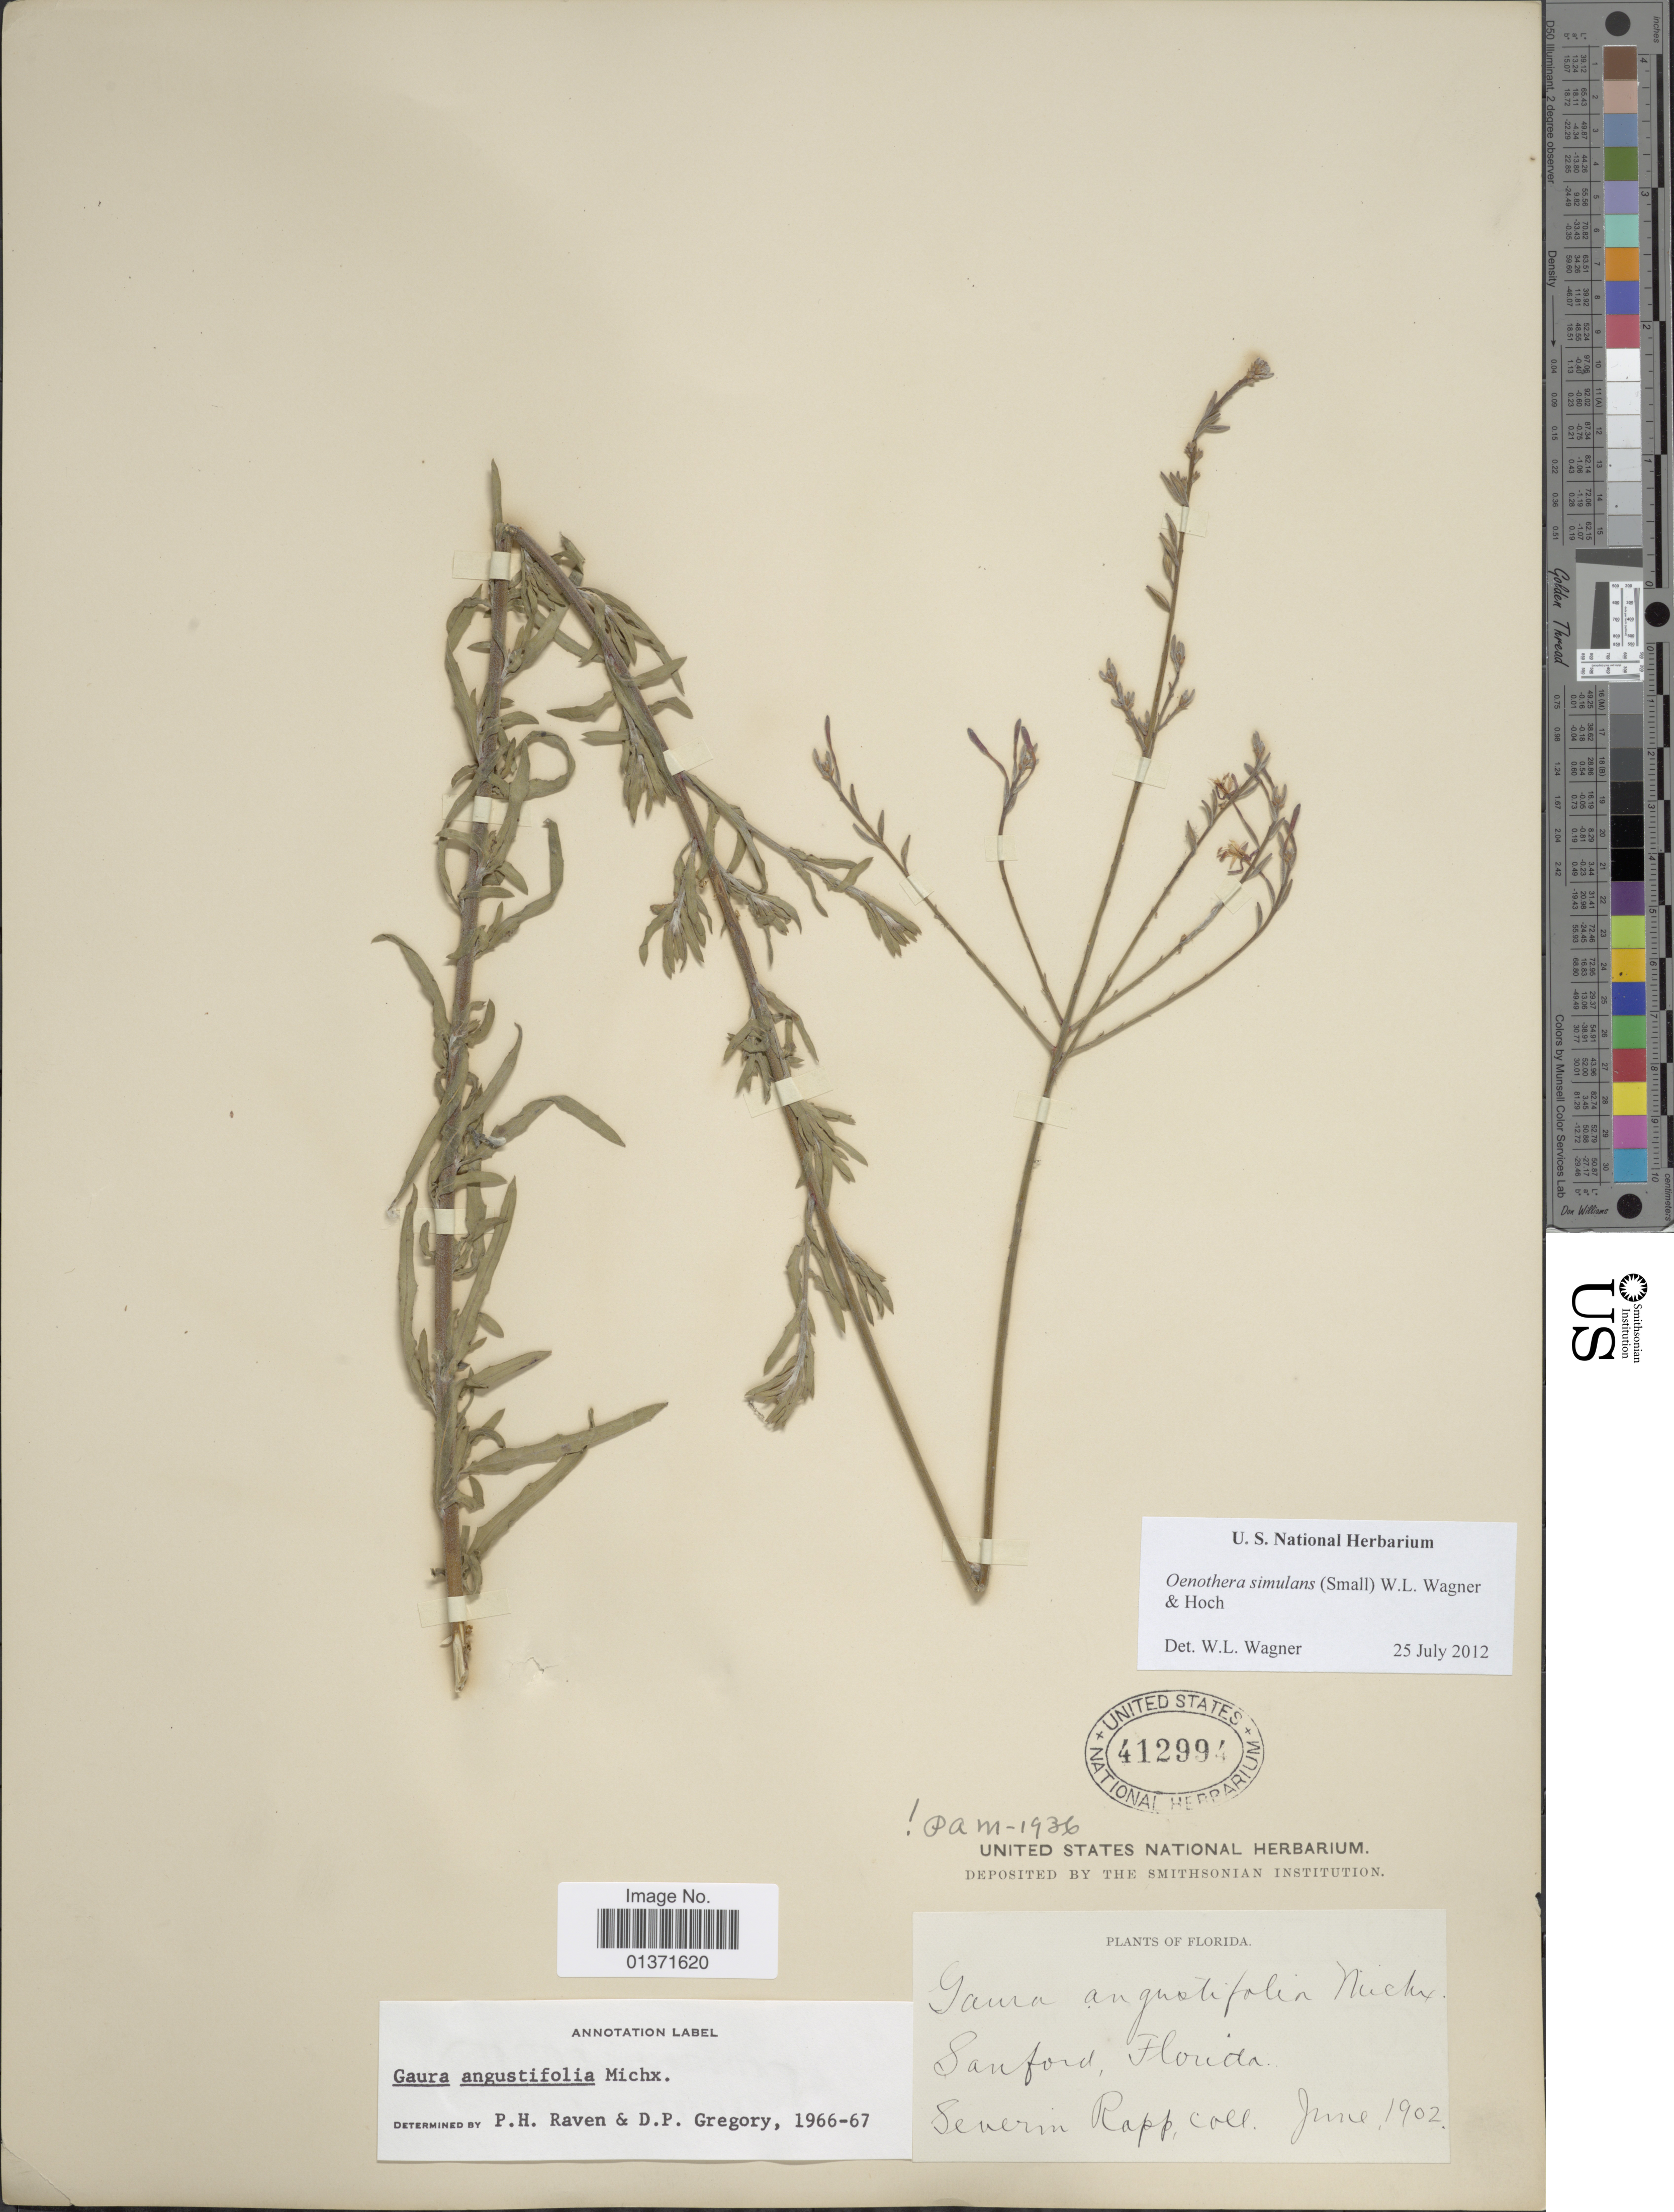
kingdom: Plantae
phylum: Tracheophyta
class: Magnoliopsida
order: Myrtales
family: Onagraceae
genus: Oenothera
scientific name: Oenothera simulans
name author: Michx.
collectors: S. Rapp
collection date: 1902-06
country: United States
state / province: Florida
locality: Florida, Sanford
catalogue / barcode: US 412994